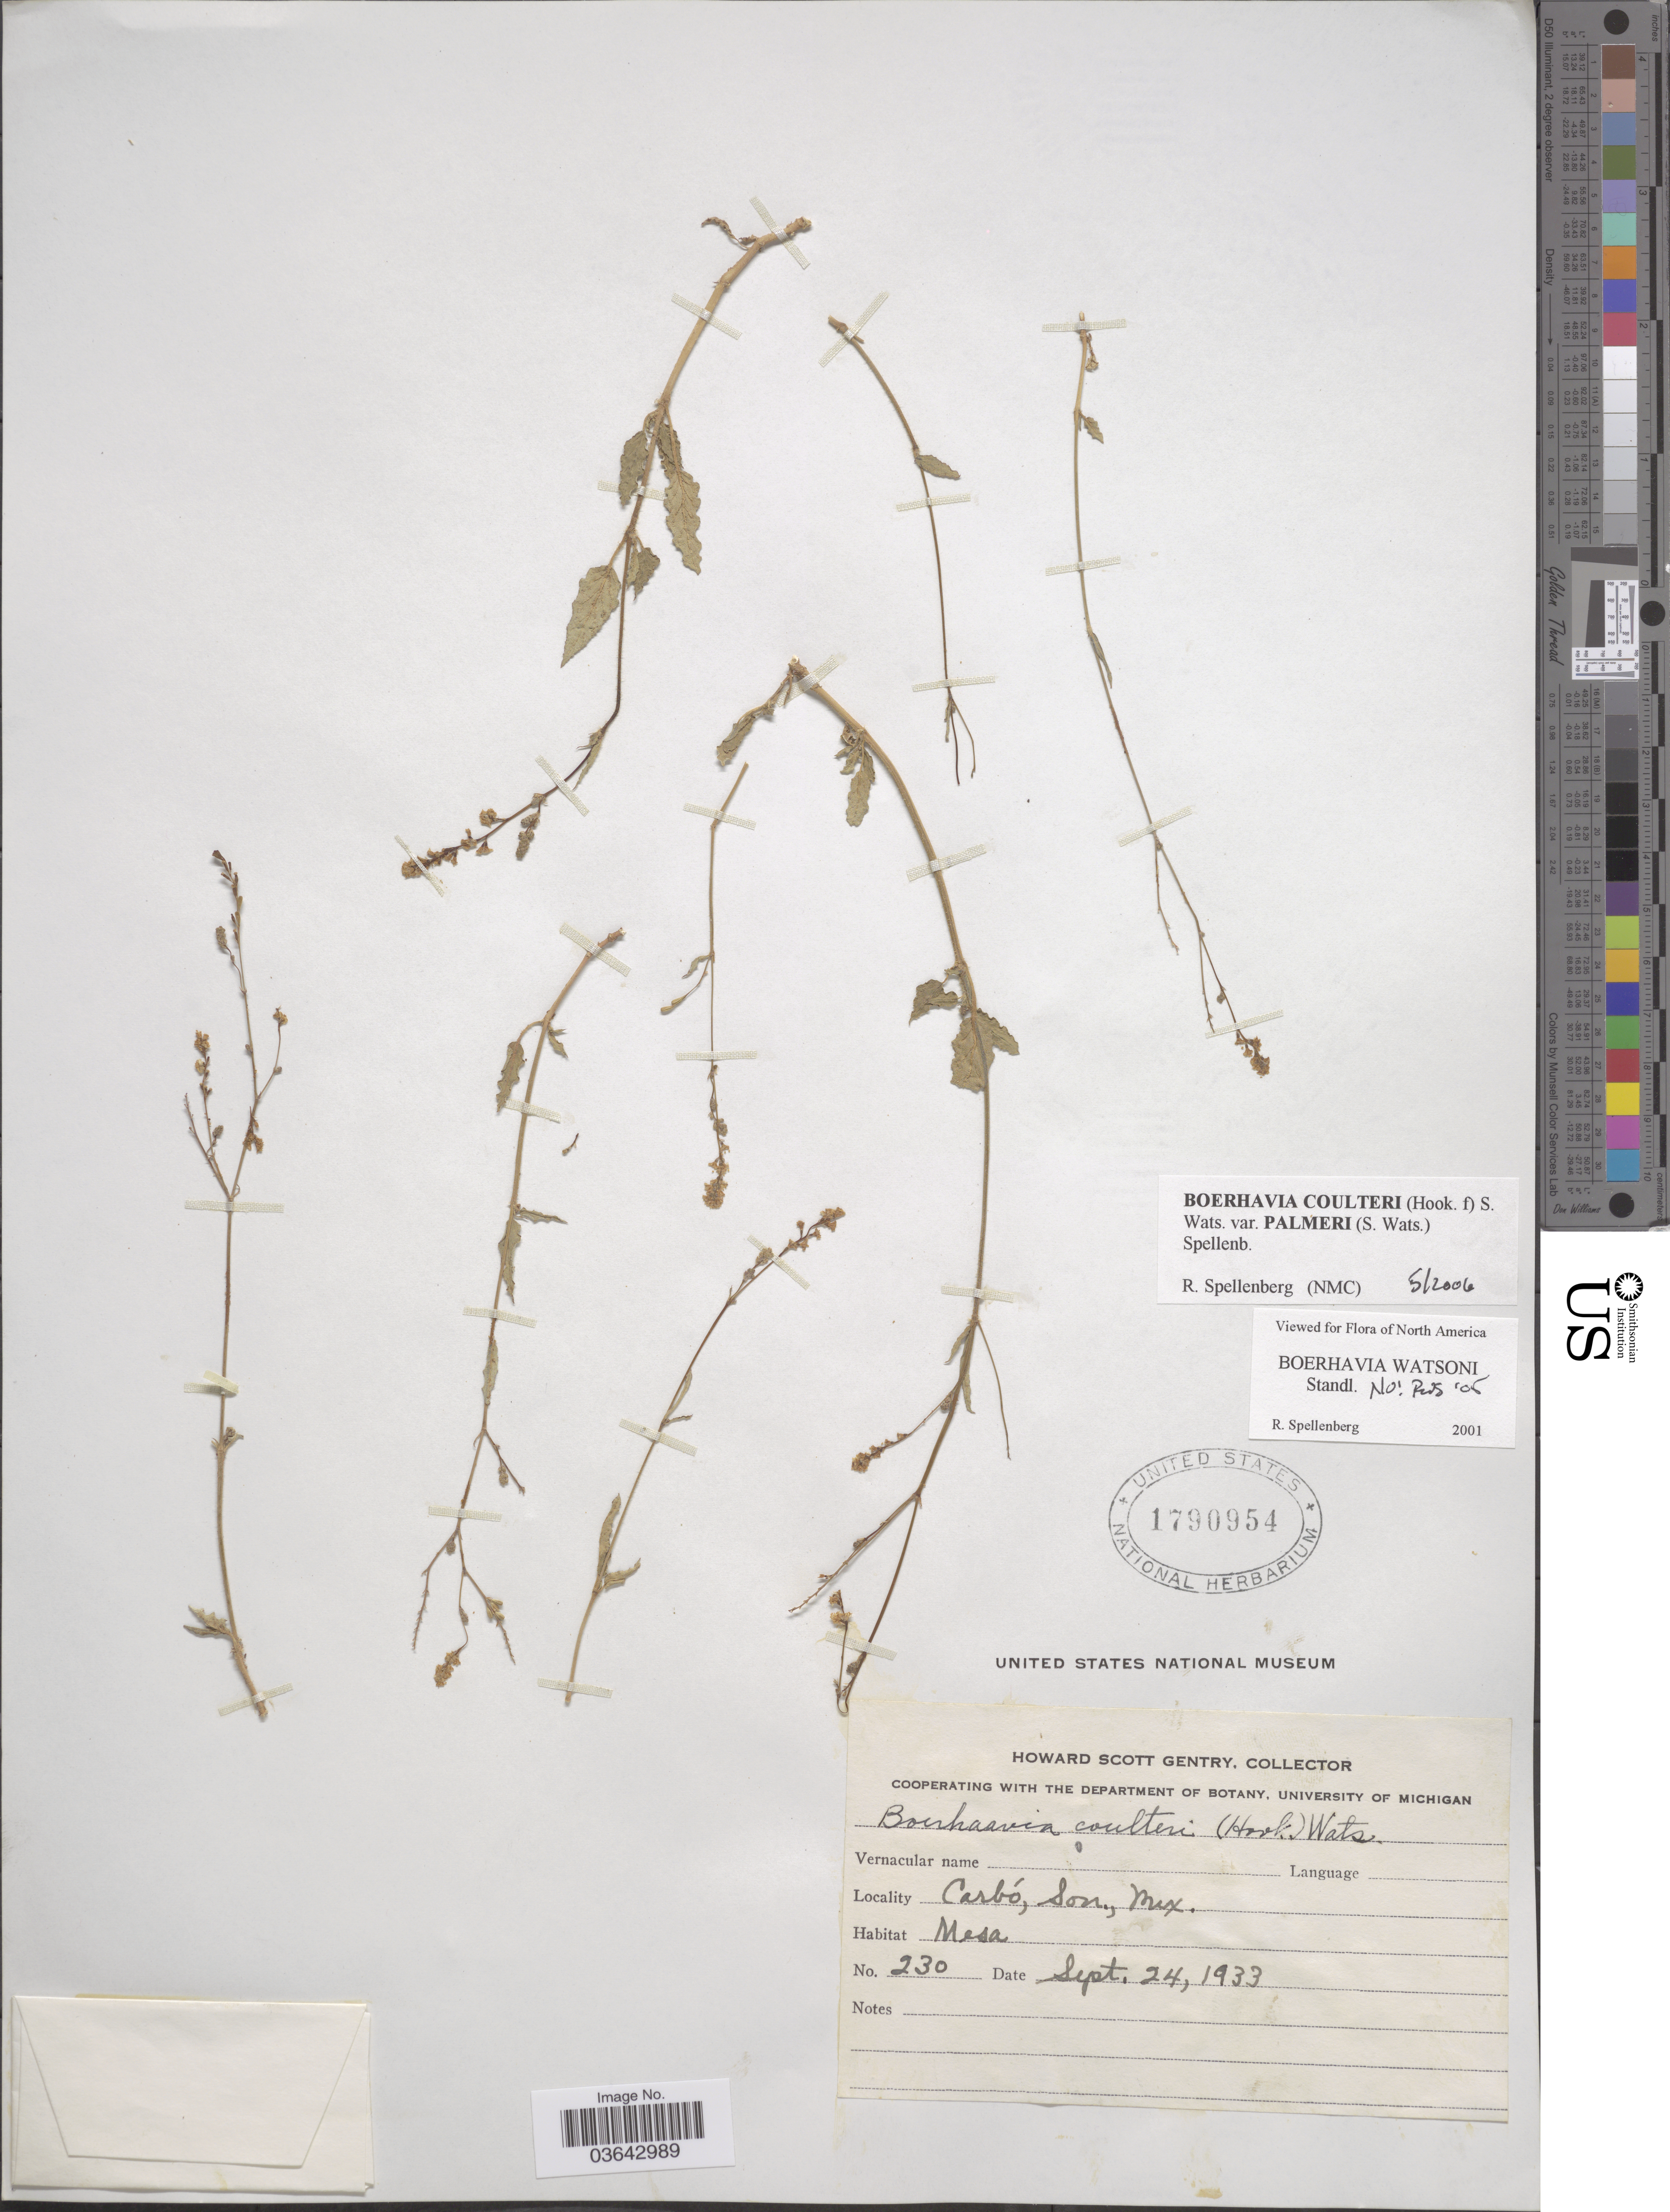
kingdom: Plantae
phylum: Tracheophyta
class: Magnoliopsida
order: Caryophyllales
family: Nyctaginaceae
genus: Boerhavia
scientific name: Boerhavia coulteri var. palmeri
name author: (S. Watson) Spellenb.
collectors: H. S. Gentry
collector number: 230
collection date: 1933-09-24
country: Mexico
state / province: Sonora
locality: Carbó.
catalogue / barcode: US 1790954